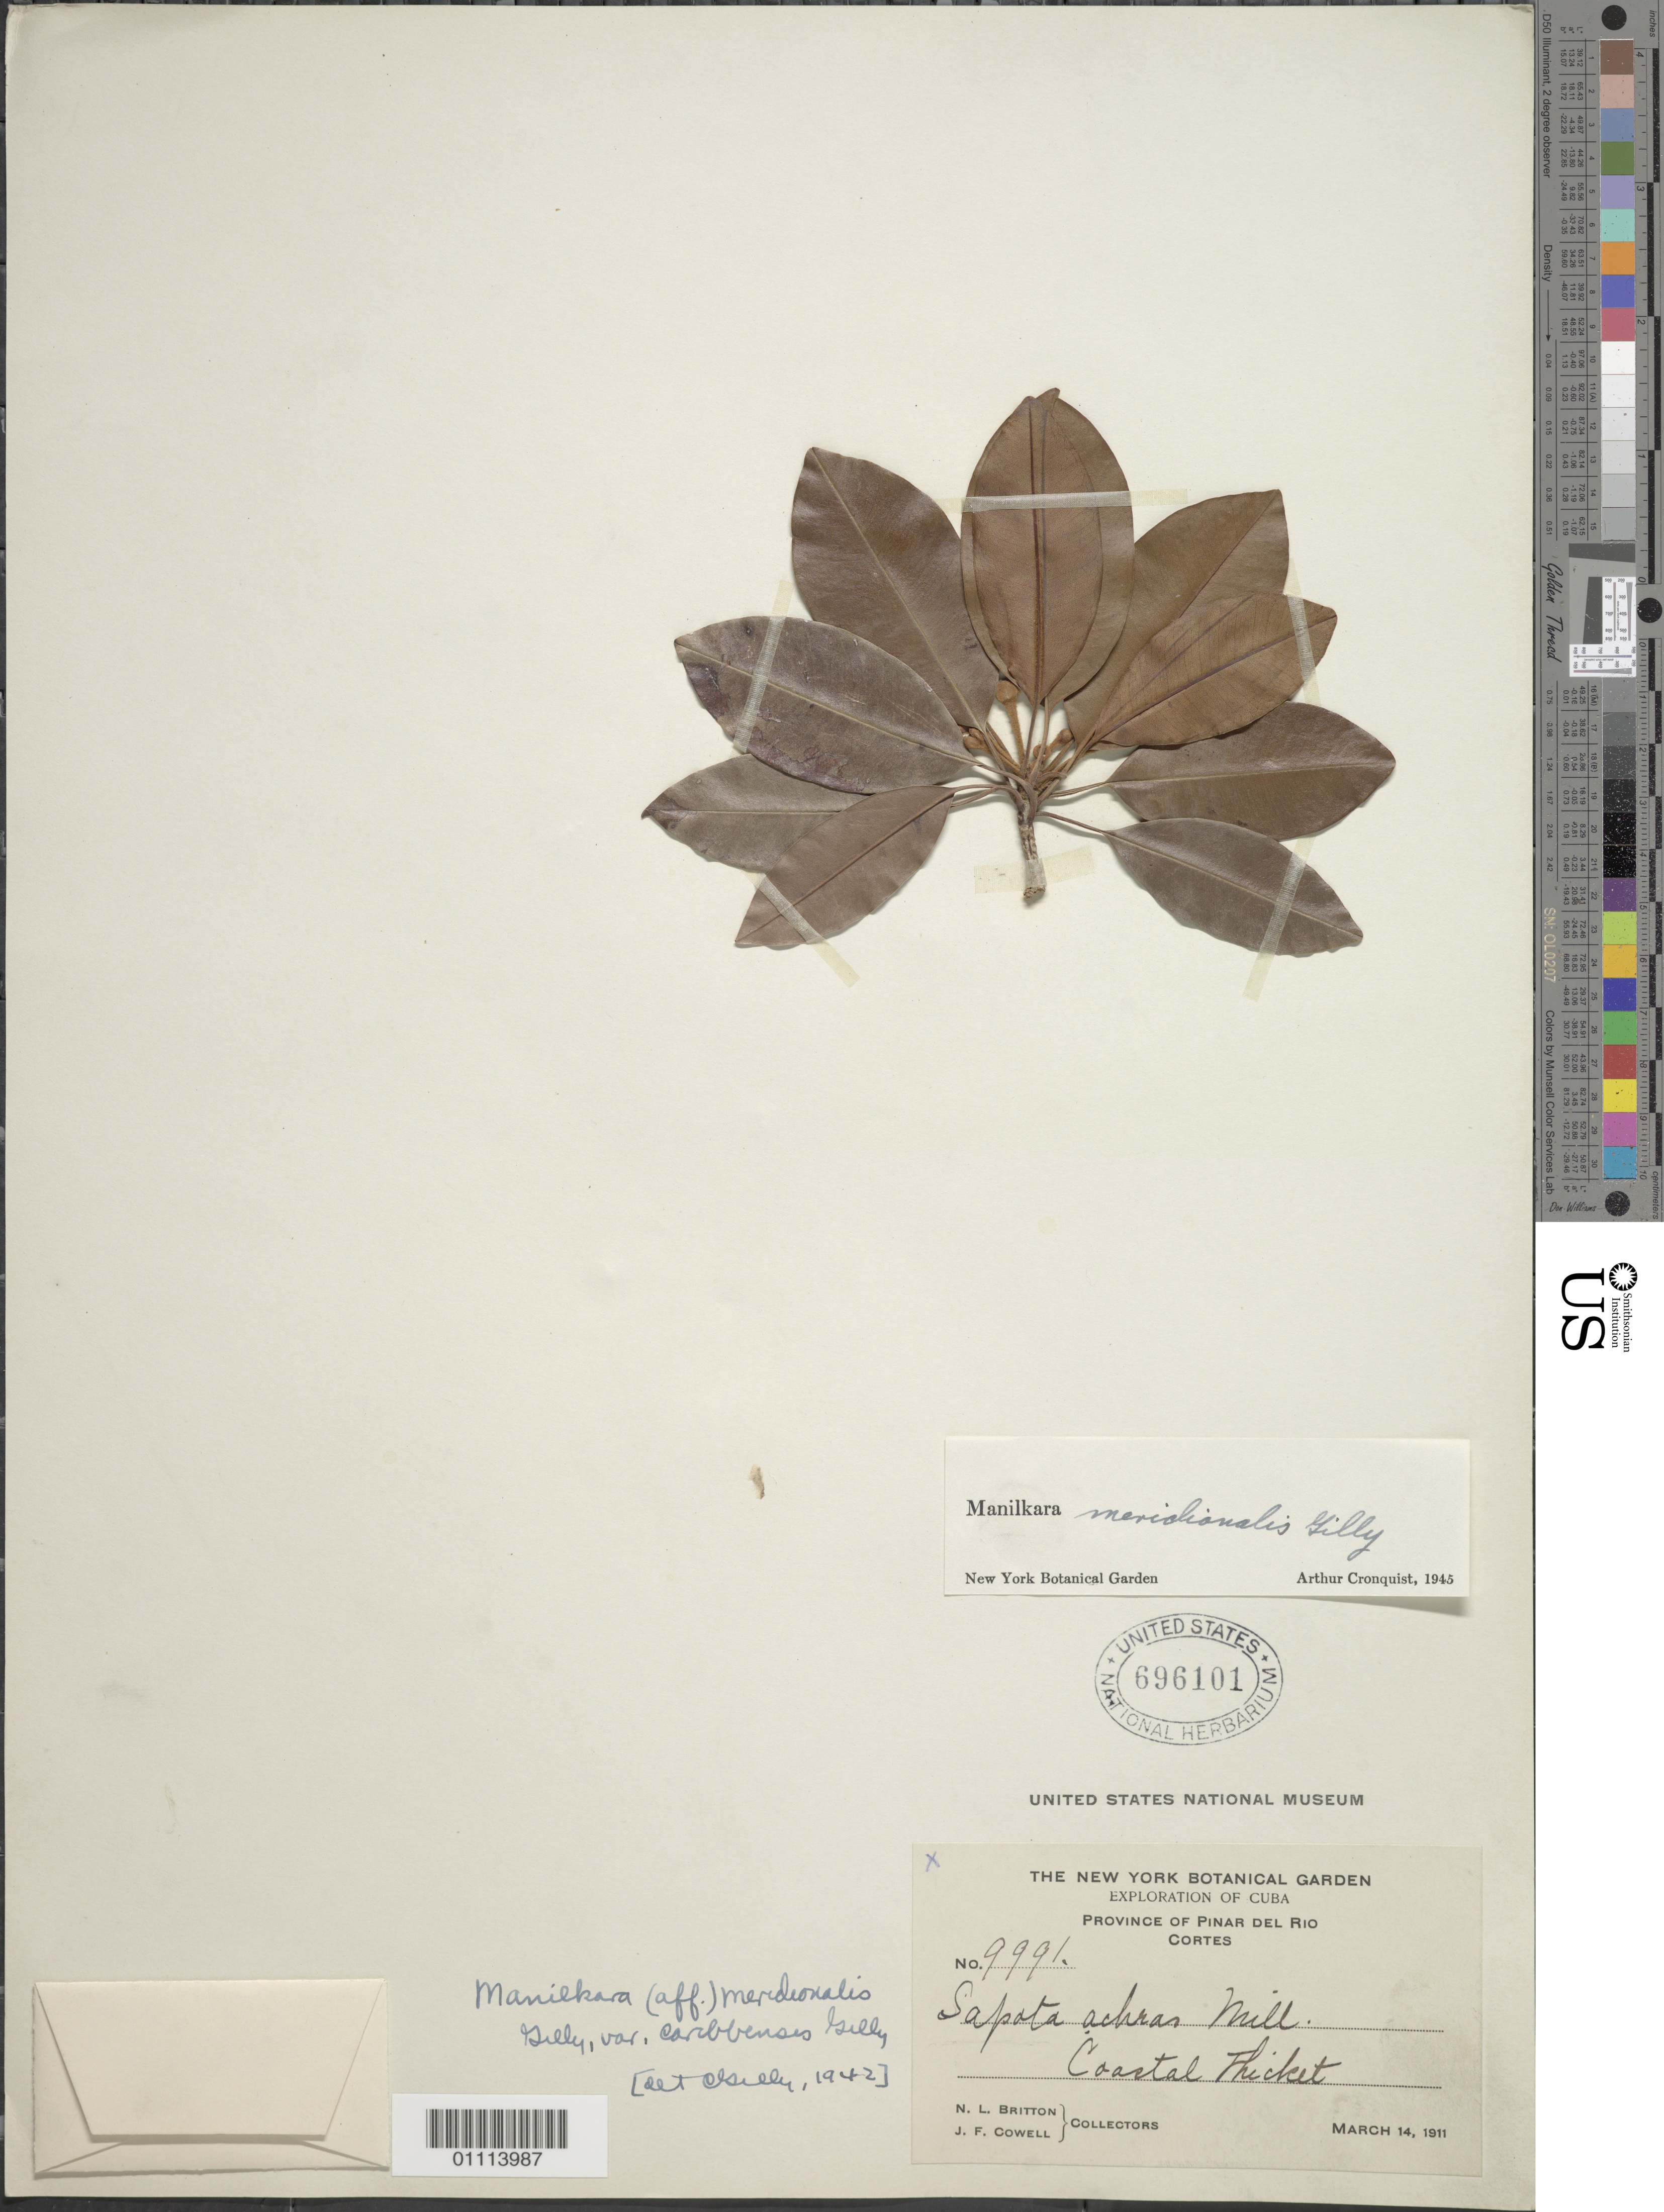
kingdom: Plantae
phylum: Tracheophyta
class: Magnoliopsida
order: Ericales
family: Sapotaceae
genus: Manilkara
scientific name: Manilkara meridionalis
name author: Gilly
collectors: N. Britton & J. F. Cowell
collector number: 9991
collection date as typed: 14 Mar 1911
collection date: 1911-03-14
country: Cuba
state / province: Pinar del Rio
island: Cuba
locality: Coastal thicket, Province of Pinar del Rio, Cortes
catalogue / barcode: US 696101